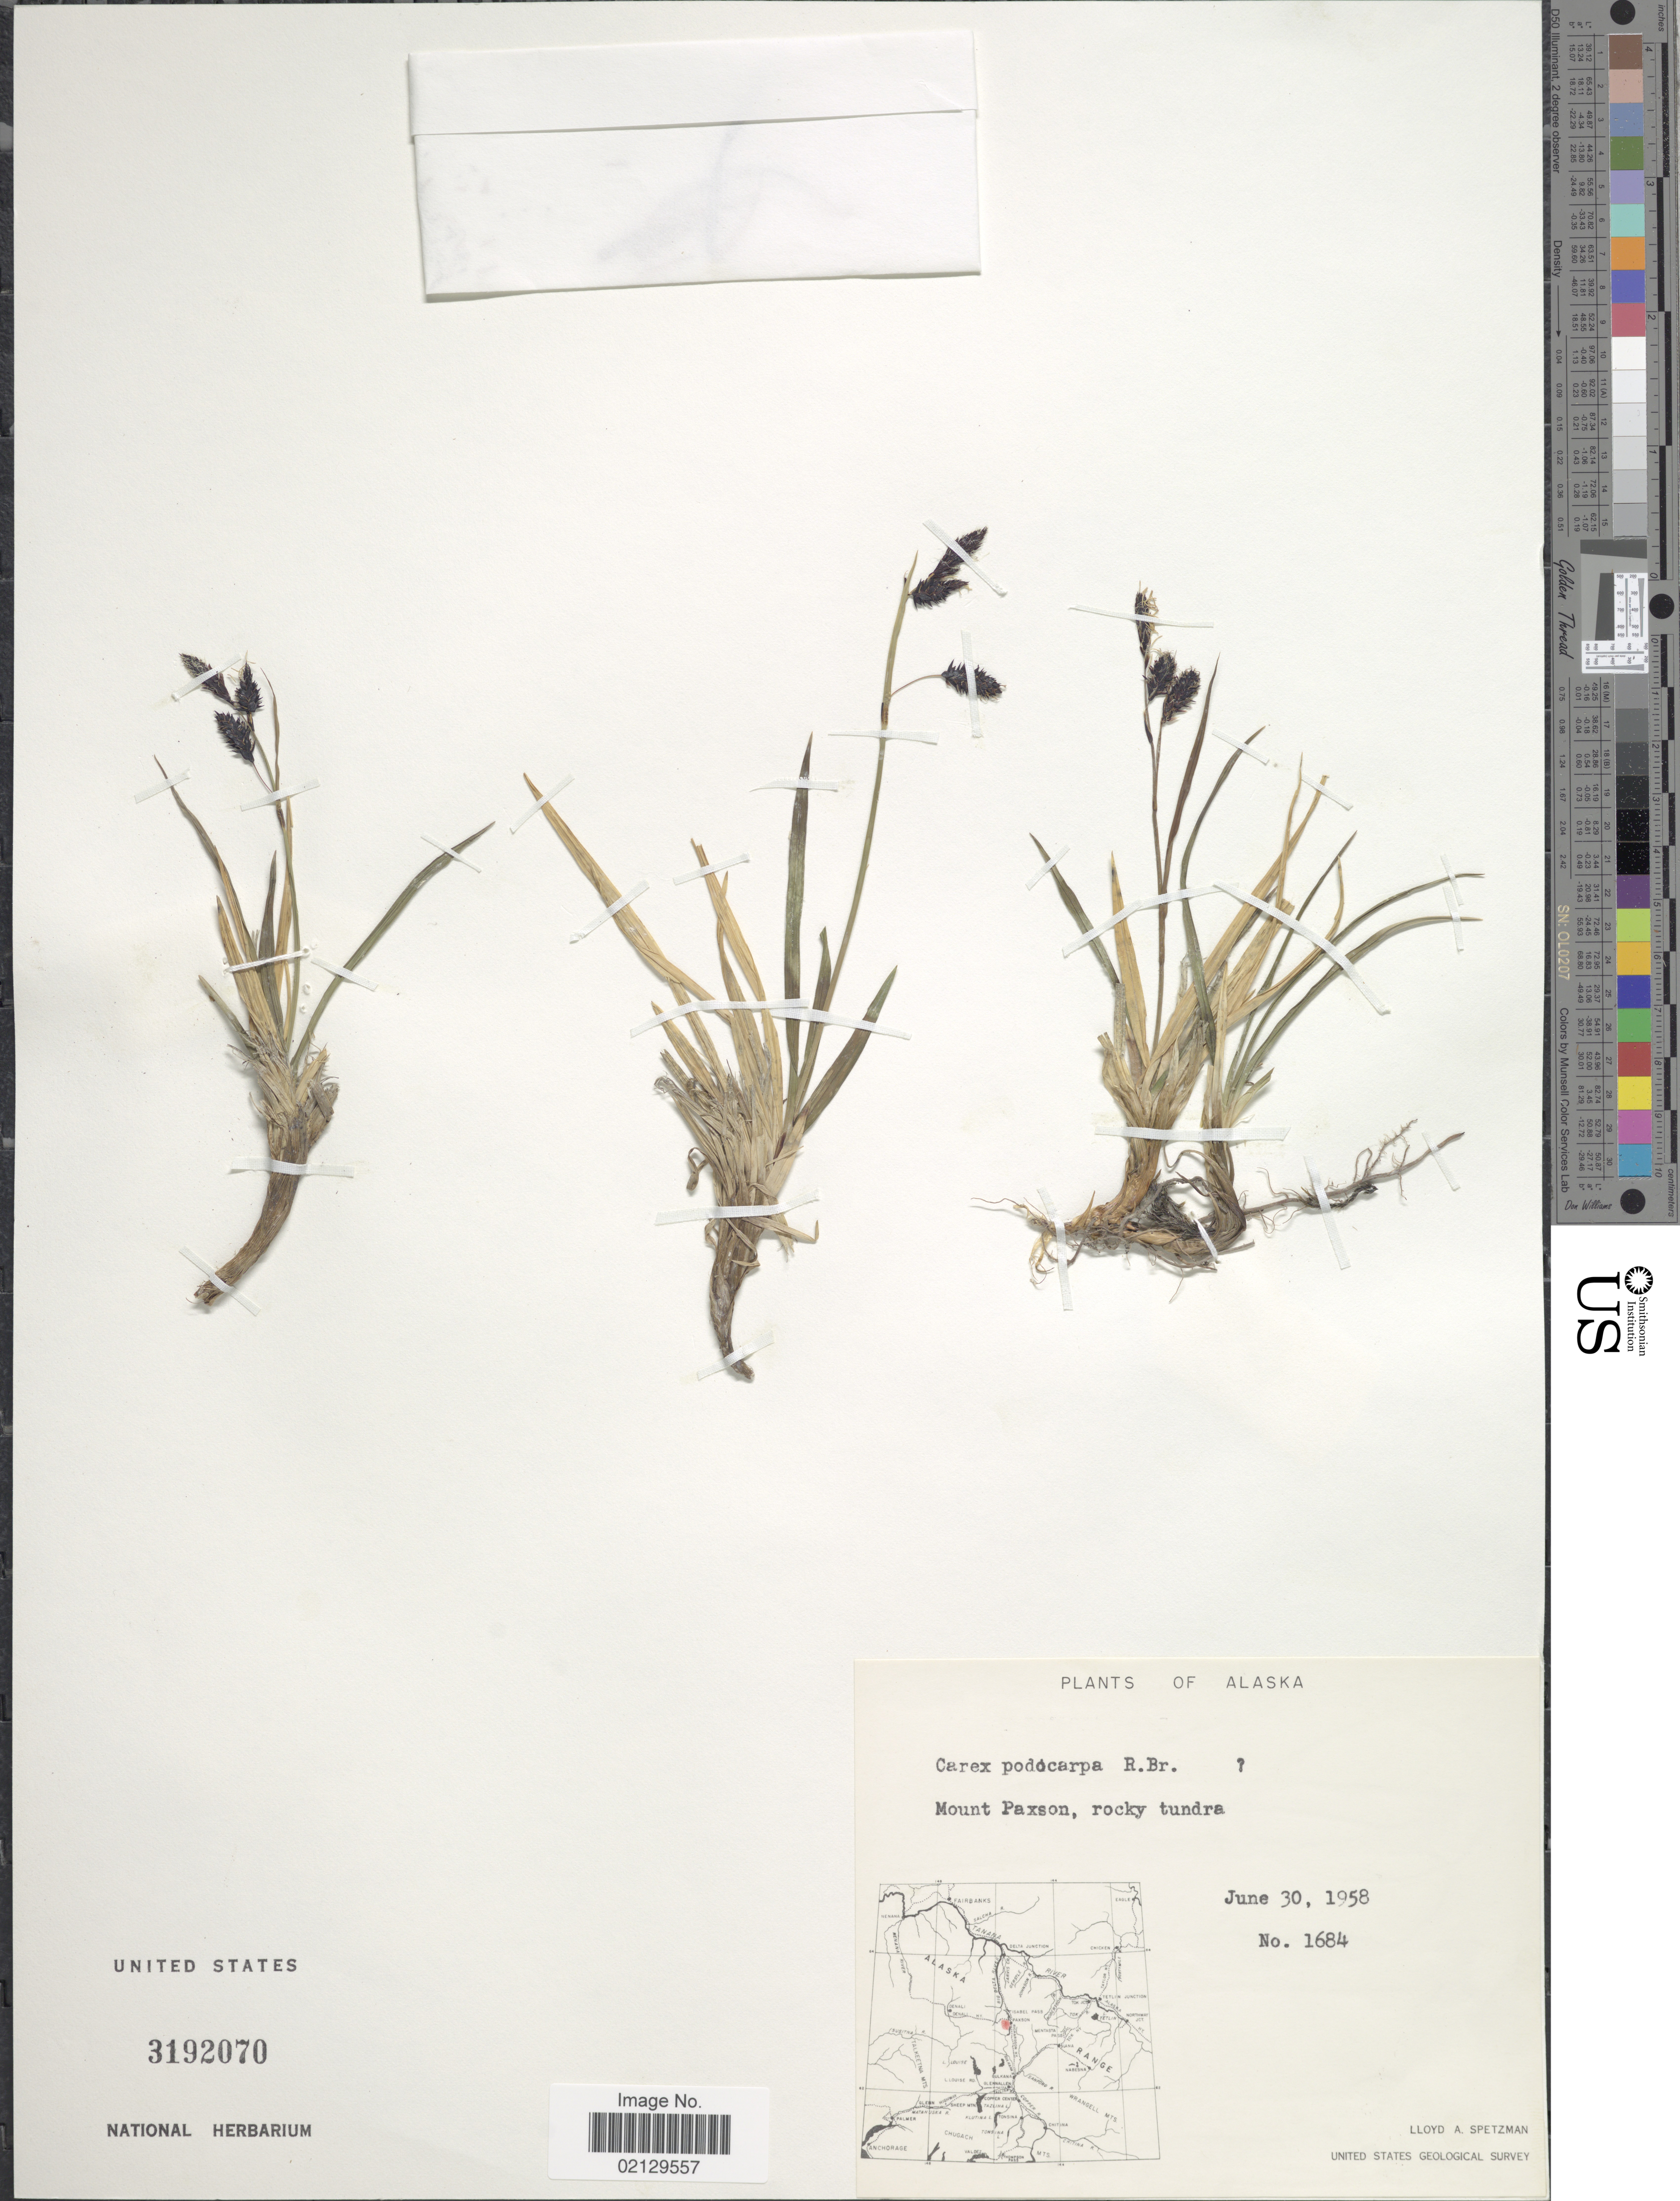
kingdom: Plantae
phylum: Tracheophyta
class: Liliopsida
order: Poales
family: Cyperaceae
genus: Carex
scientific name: Carex podocarpa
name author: R. Br.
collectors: L. Spetzman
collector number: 1684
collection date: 1958-06-30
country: United States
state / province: Alaska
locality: Mount Paxson, Rocky tundra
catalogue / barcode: US 3192070